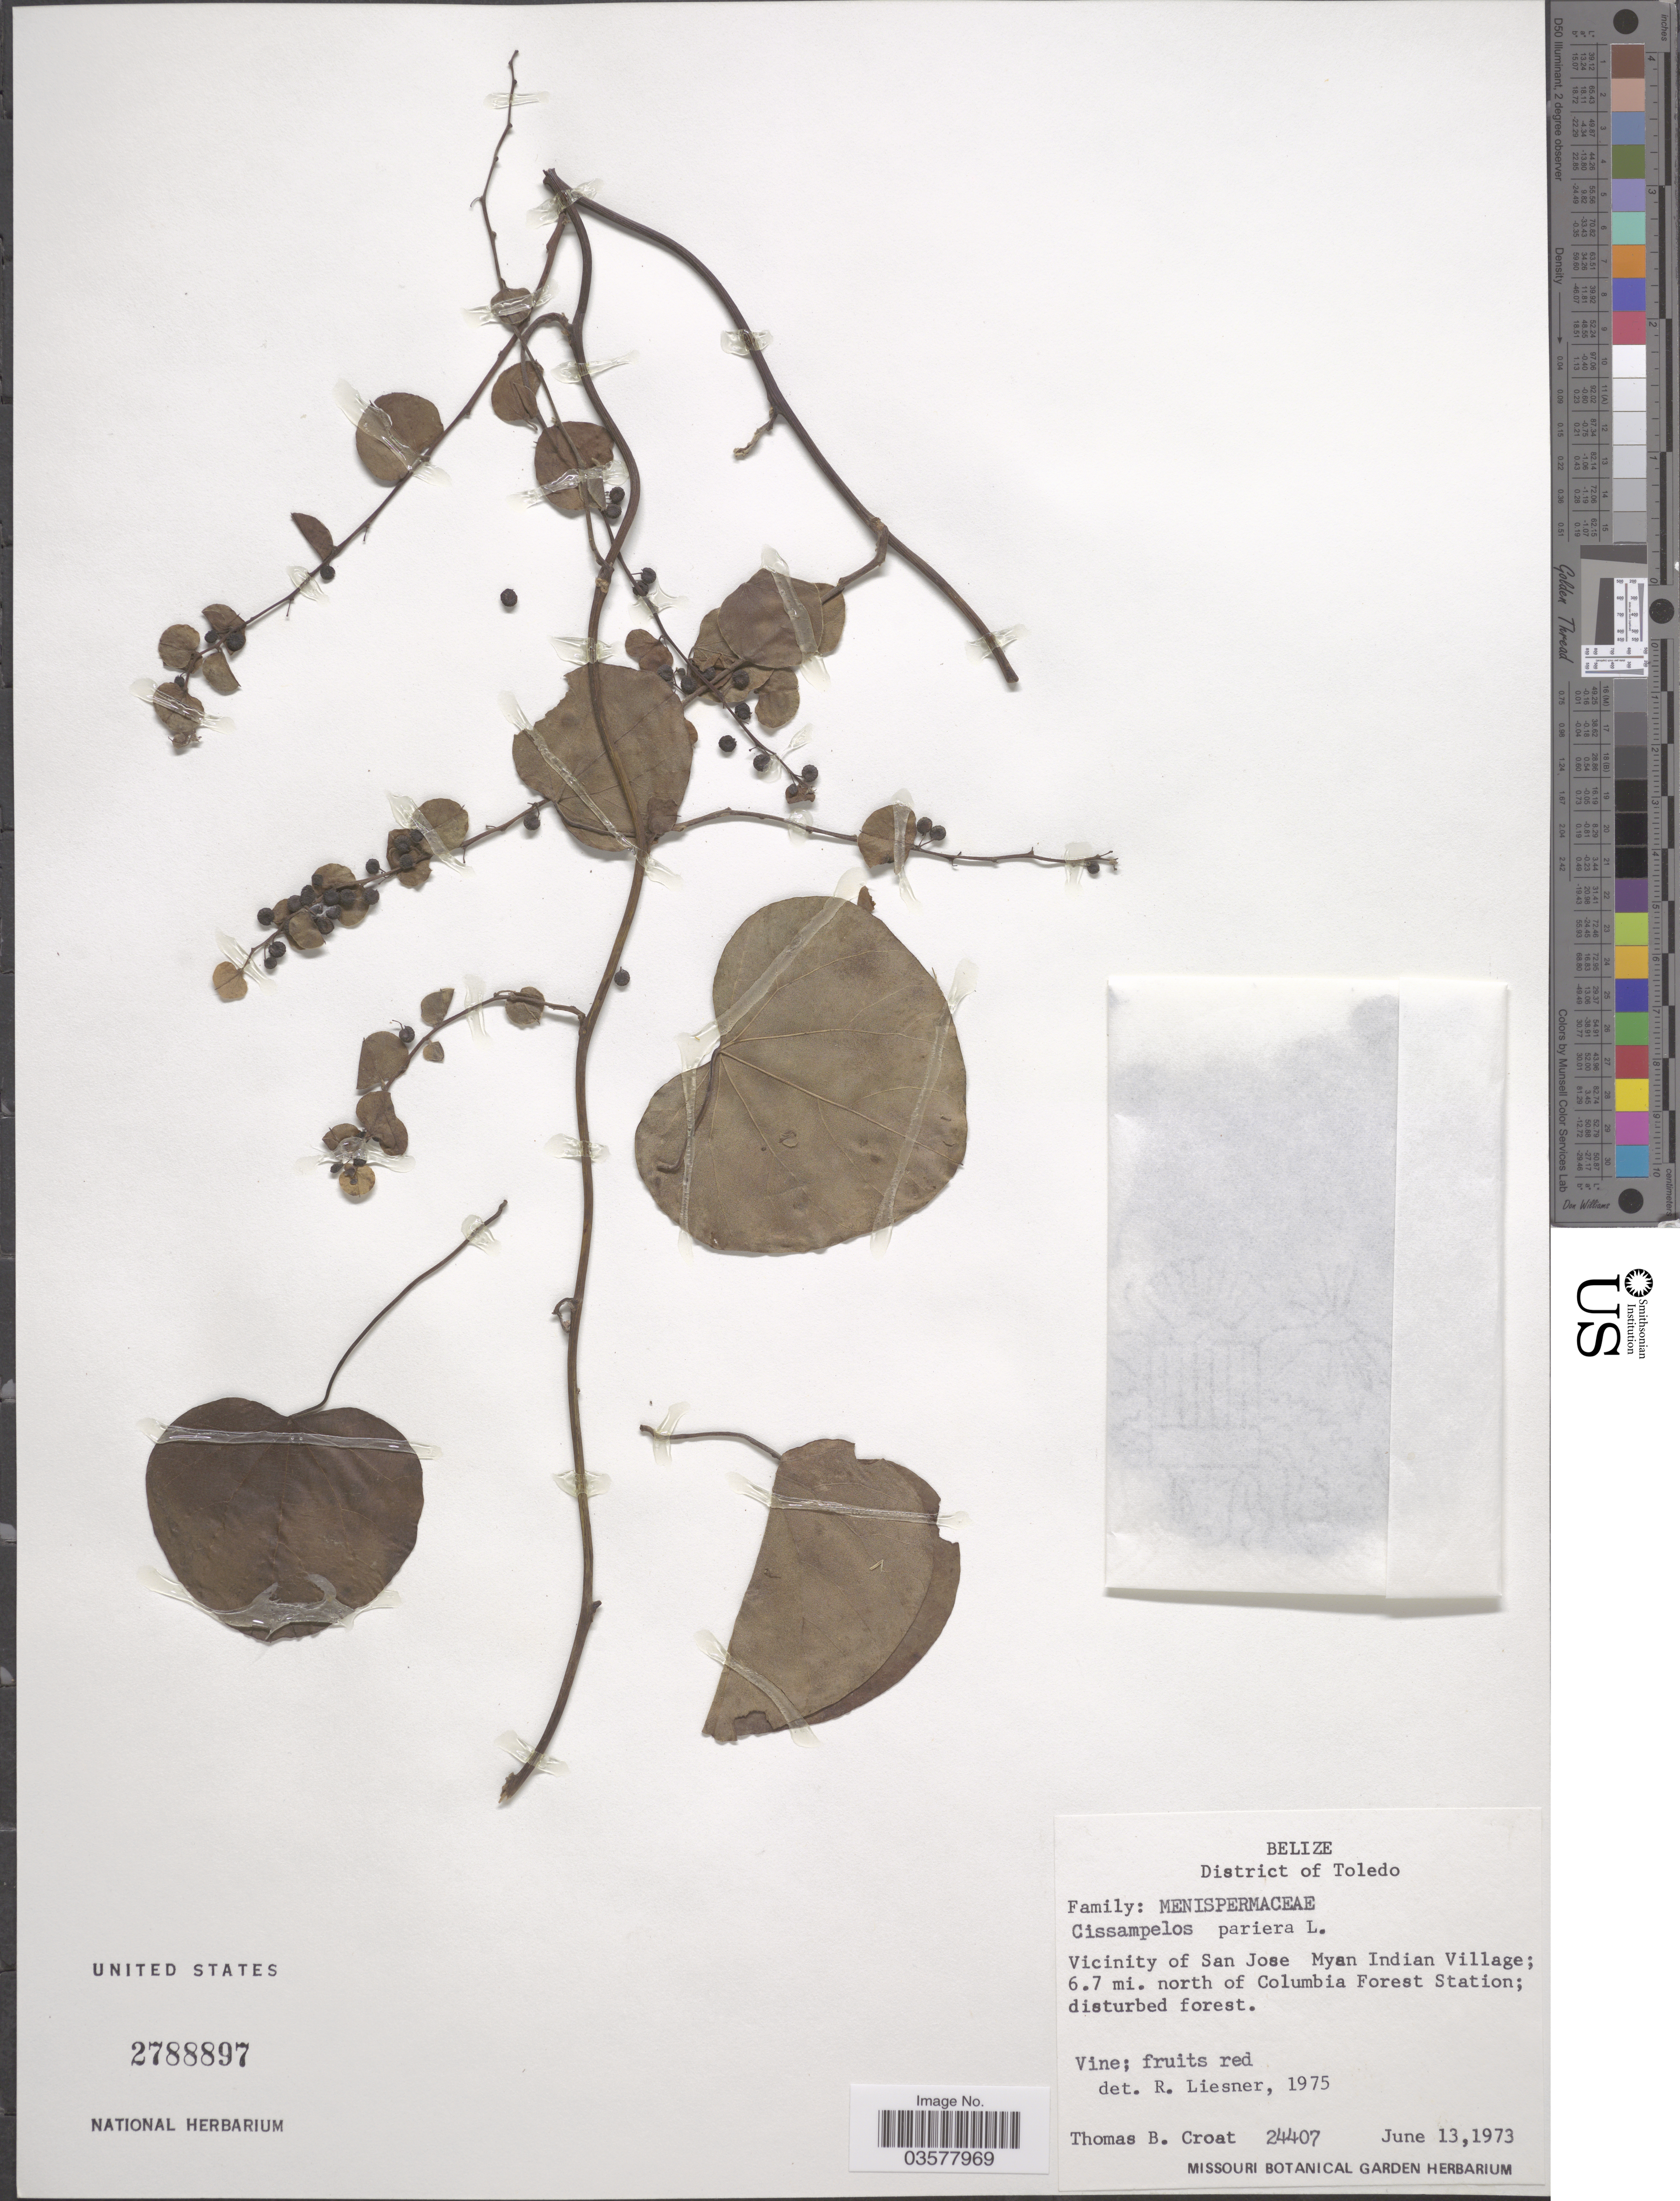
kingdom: Plantae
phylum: Tracheophyta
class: Magnoliopsida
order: Ranunculales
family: Menispermaceae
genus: Cissampelos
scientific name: Cissampelos pareira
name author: L.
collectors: T. B. Croat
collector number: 24407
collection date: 1973-06-13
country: Belize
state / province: Toledo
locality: District of Toledo. Vicinity of San Jose Myan Indian Village; 6.7 mi. north of Columbia Forest Station.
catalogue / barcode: US 2788897